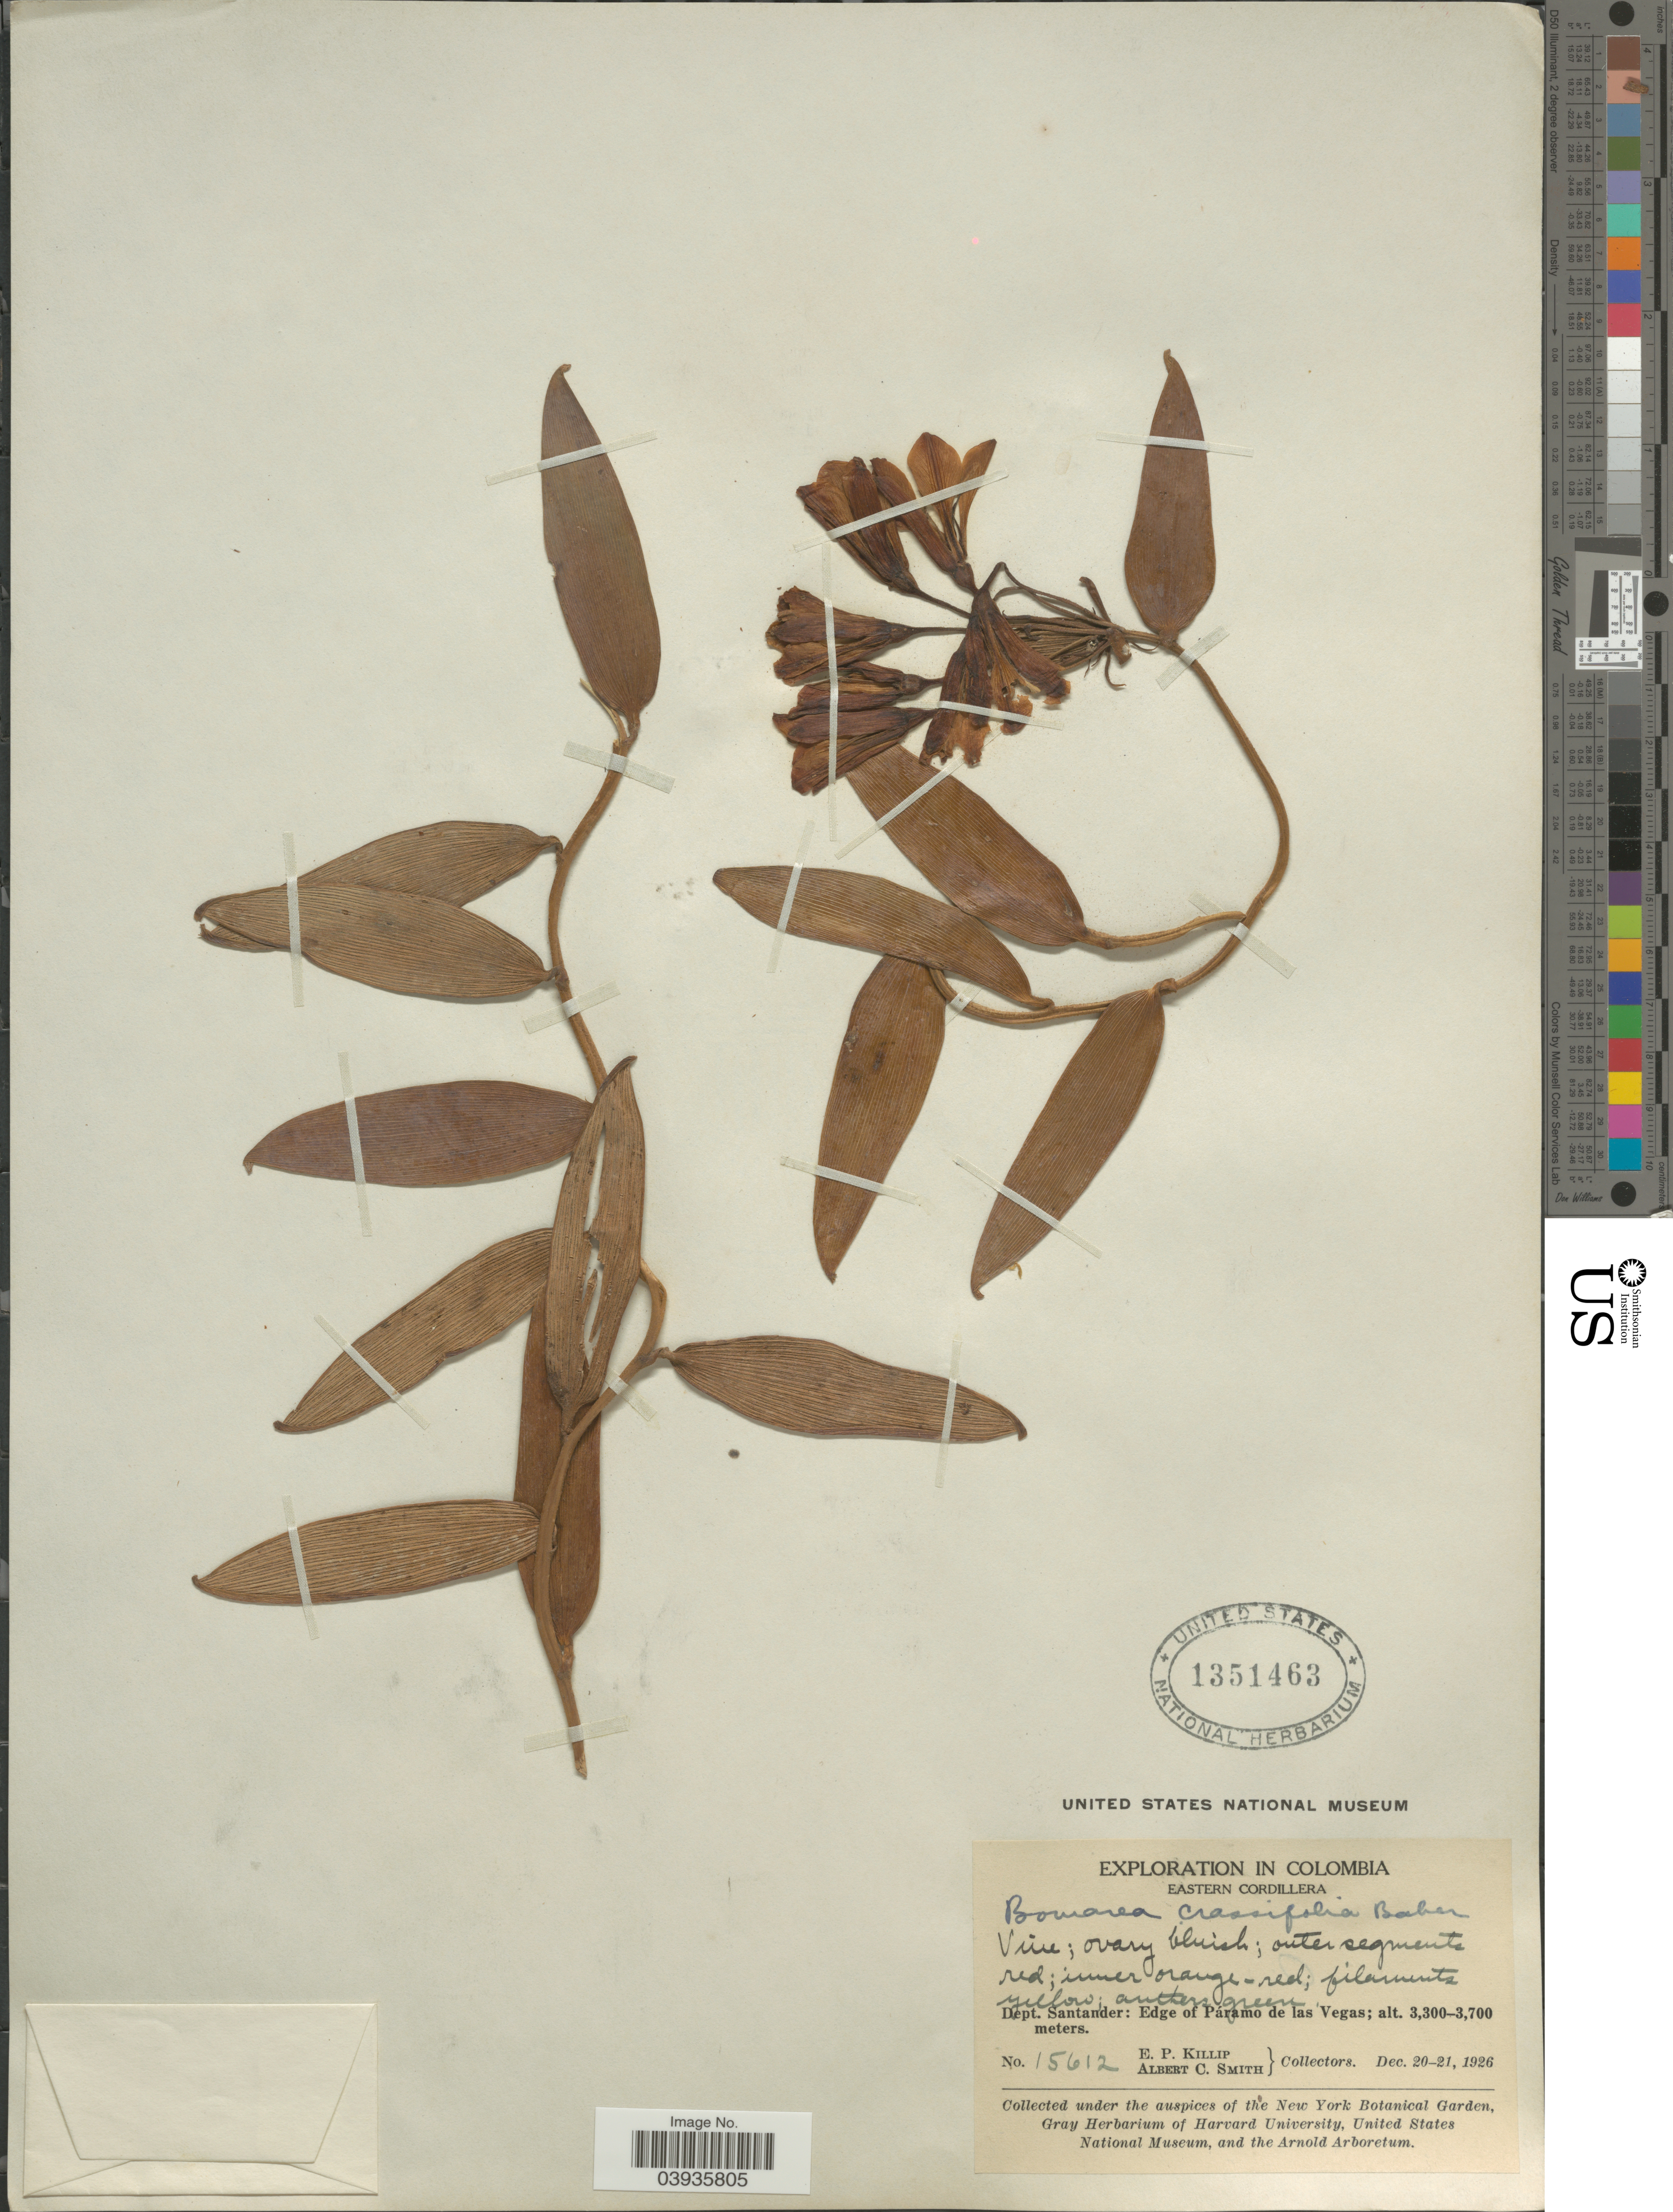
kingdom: Plantae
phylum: Tracheophyta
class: Liliopsida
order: Liliales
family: Alstroemeriaceae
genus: Bomarea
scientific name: Bomarea crassifolia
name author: Baker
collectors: E. P. Killip & A. C. Smith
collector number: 15612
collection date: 1926-12-20/1926-12-21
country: Colombia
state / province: Santander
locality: Eastern Cordillera. Dept. Santander: Edge of Páramo de la Vegas.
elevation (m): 3300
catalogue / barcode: US 1351463